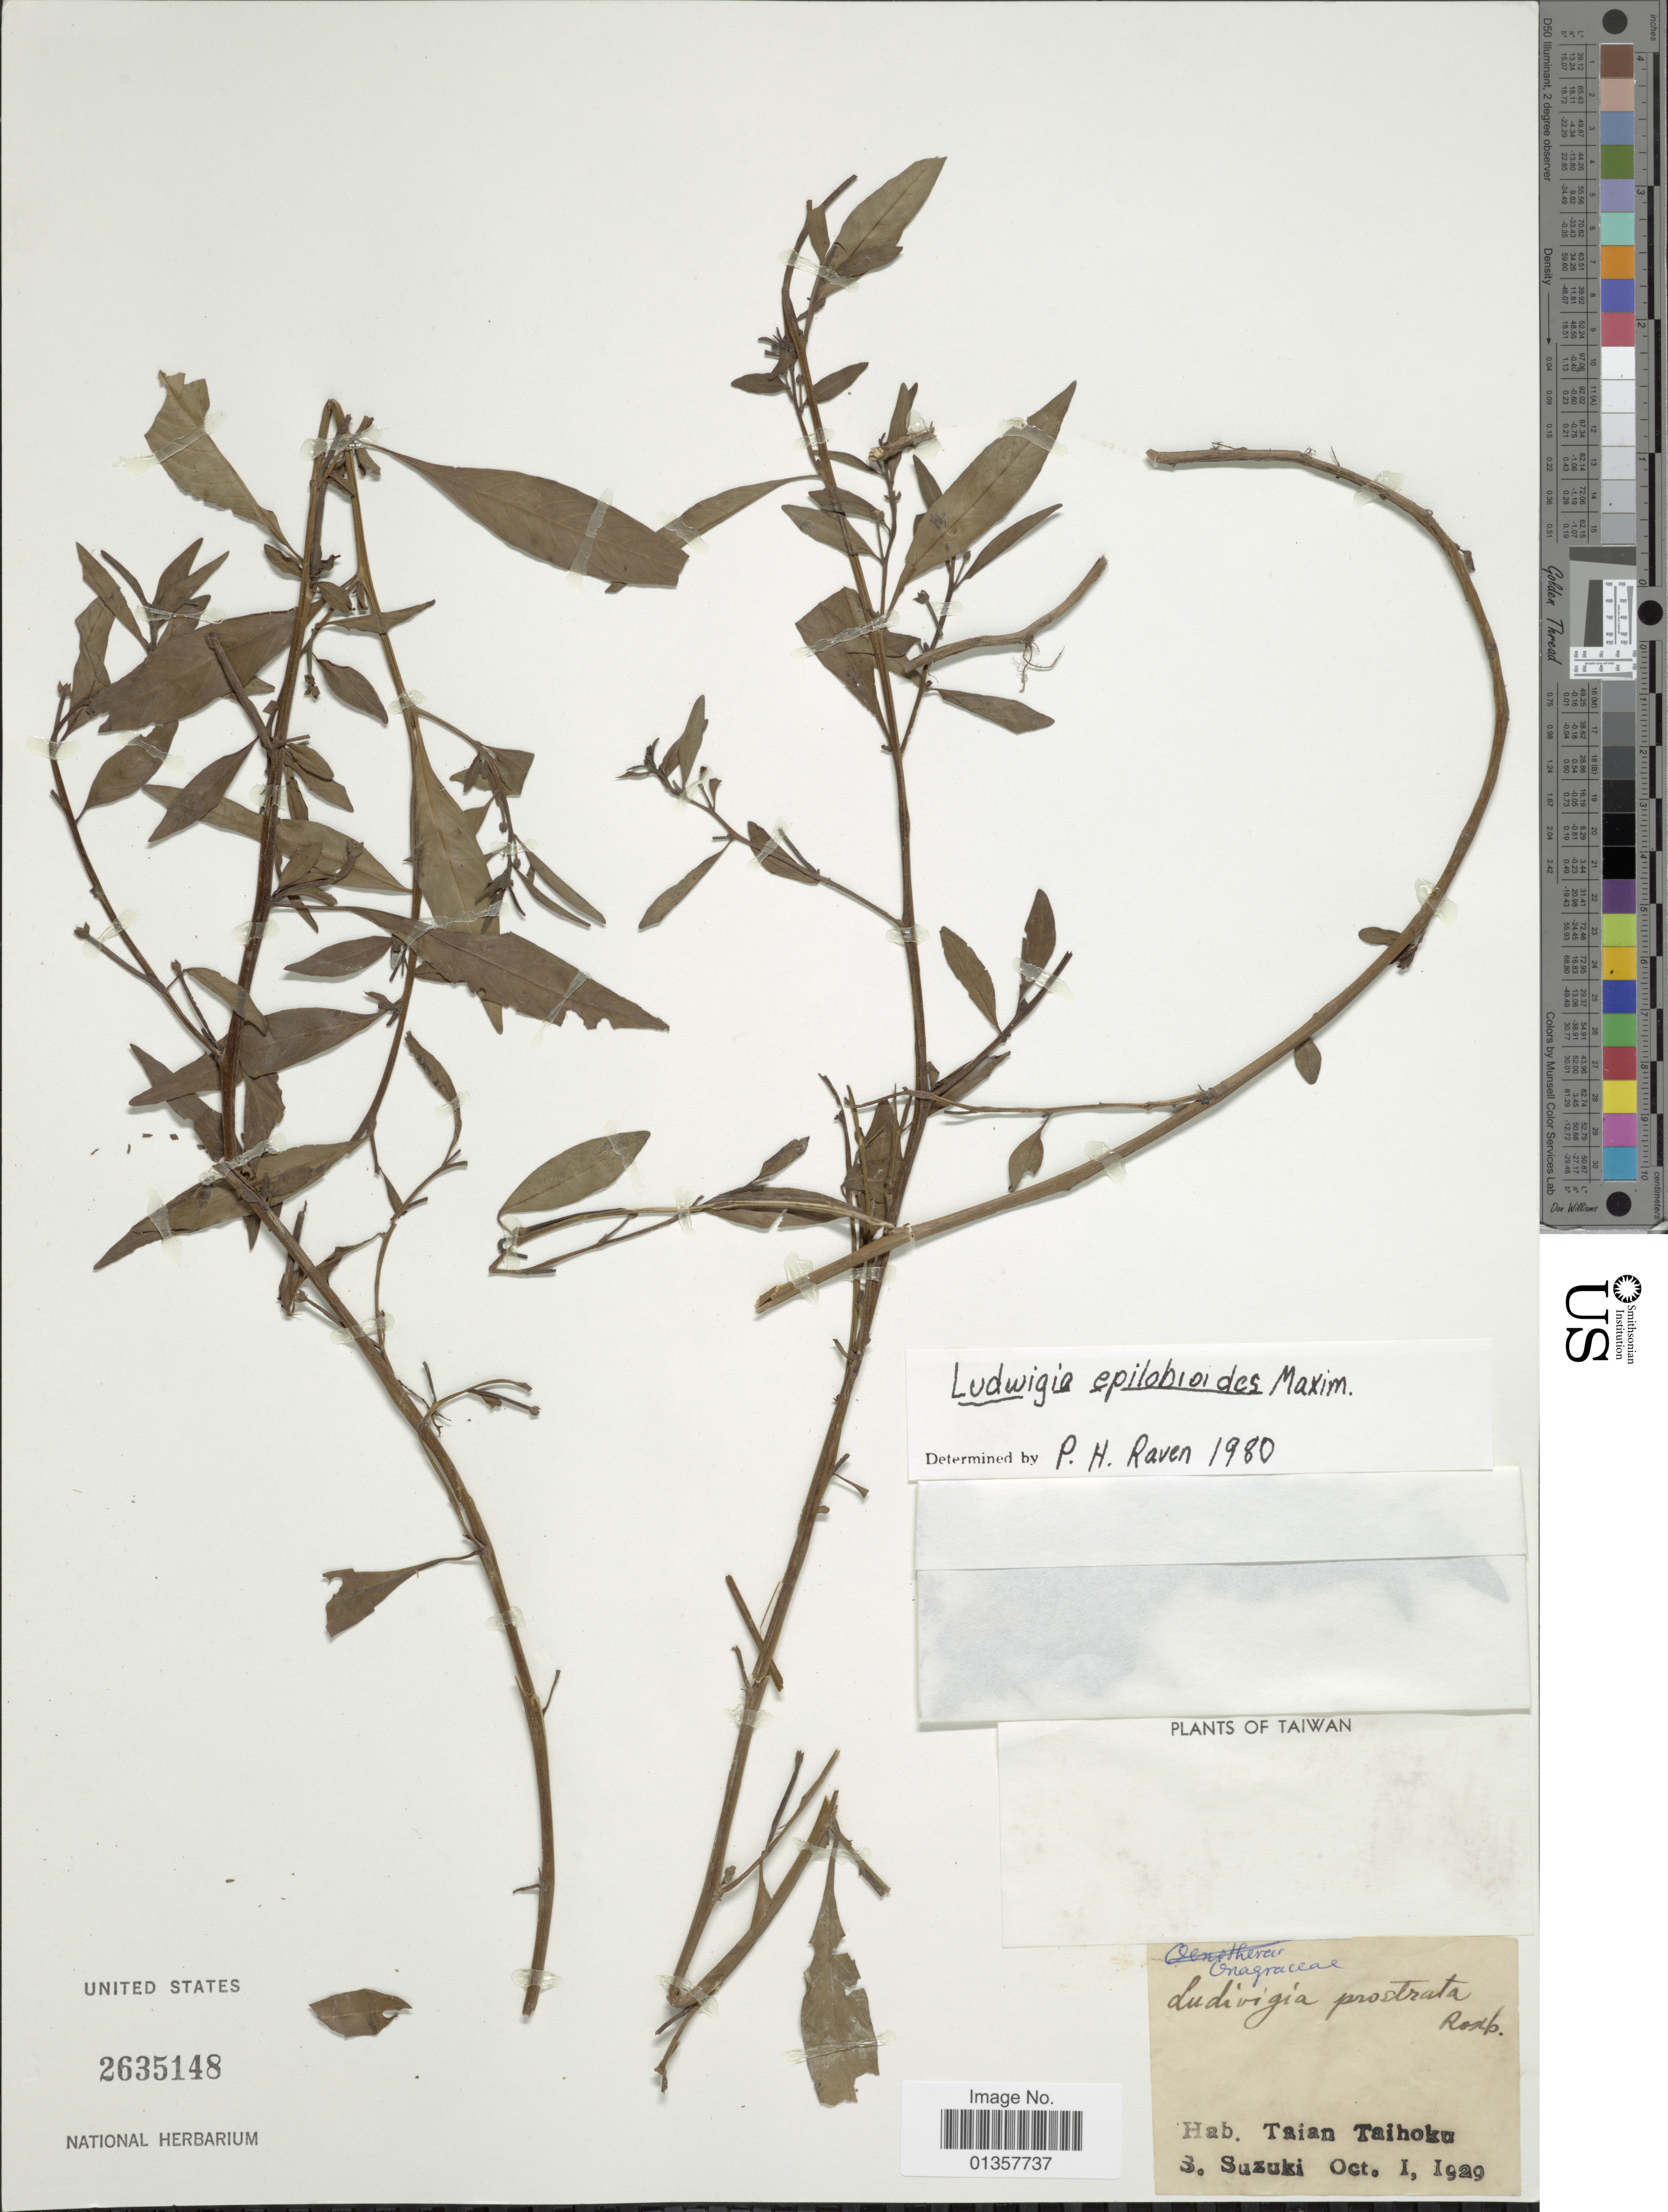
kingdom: Plantae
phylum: Tracheophyta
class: Magnoliopsida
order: Myrtales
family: Onagraceae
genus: Ludwigia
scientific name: Ludwigia epilobioides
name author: Maxim.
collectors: S. Suzuki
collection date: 1909-10-01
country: Taiwan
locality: Taian Taihoku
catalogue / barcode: US 2635148